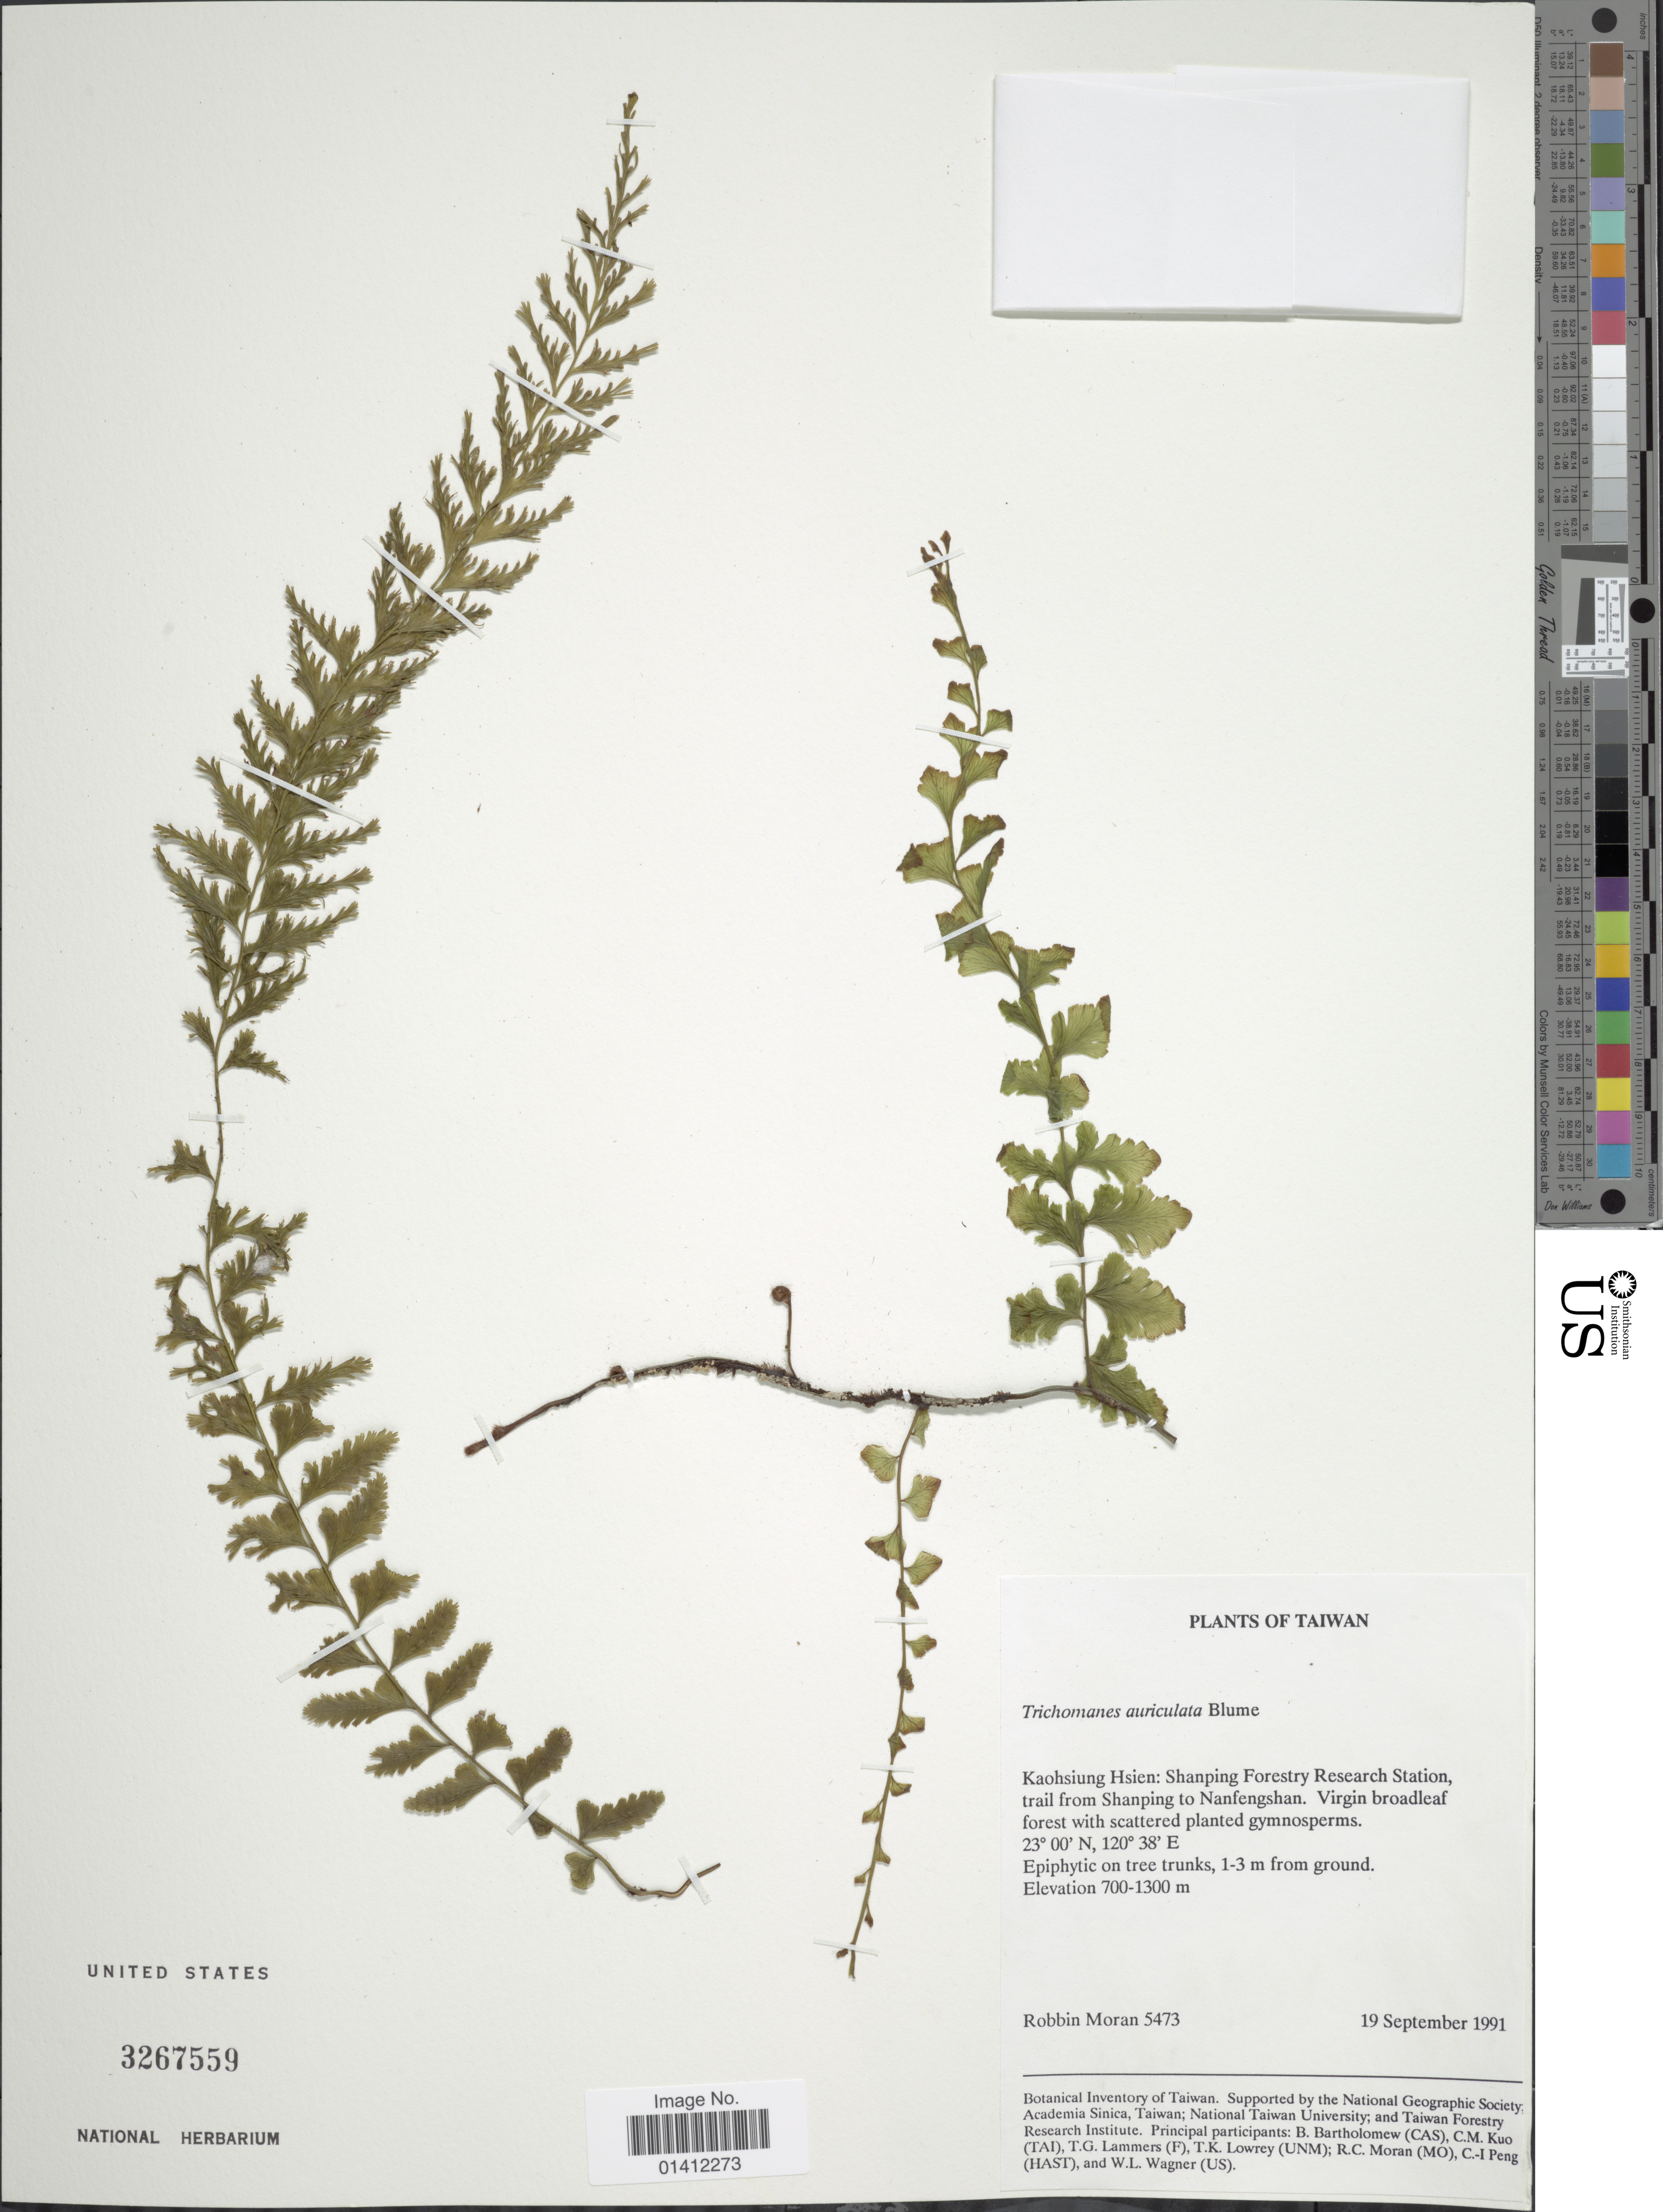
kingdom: Plantae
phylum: Tracheophyta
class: Polypodiopsida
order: Hymenophyllales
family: Hymenophyllaceae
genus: Vandenboschia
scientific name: Vandenboschia auriculata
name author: (Blume) Copel.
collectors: R. C. Moran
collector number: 5473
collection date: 1991-09-19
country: Taiwan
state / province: Kaohsiung City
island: Taiwan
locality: Kaohsiung Hsien: Shanping Forestry Research Station, trail from Shanping to Nanfengshan. Virgin broadloaf forest with scattered planted gymnosperms.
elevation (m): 700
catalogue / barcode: US 3267559